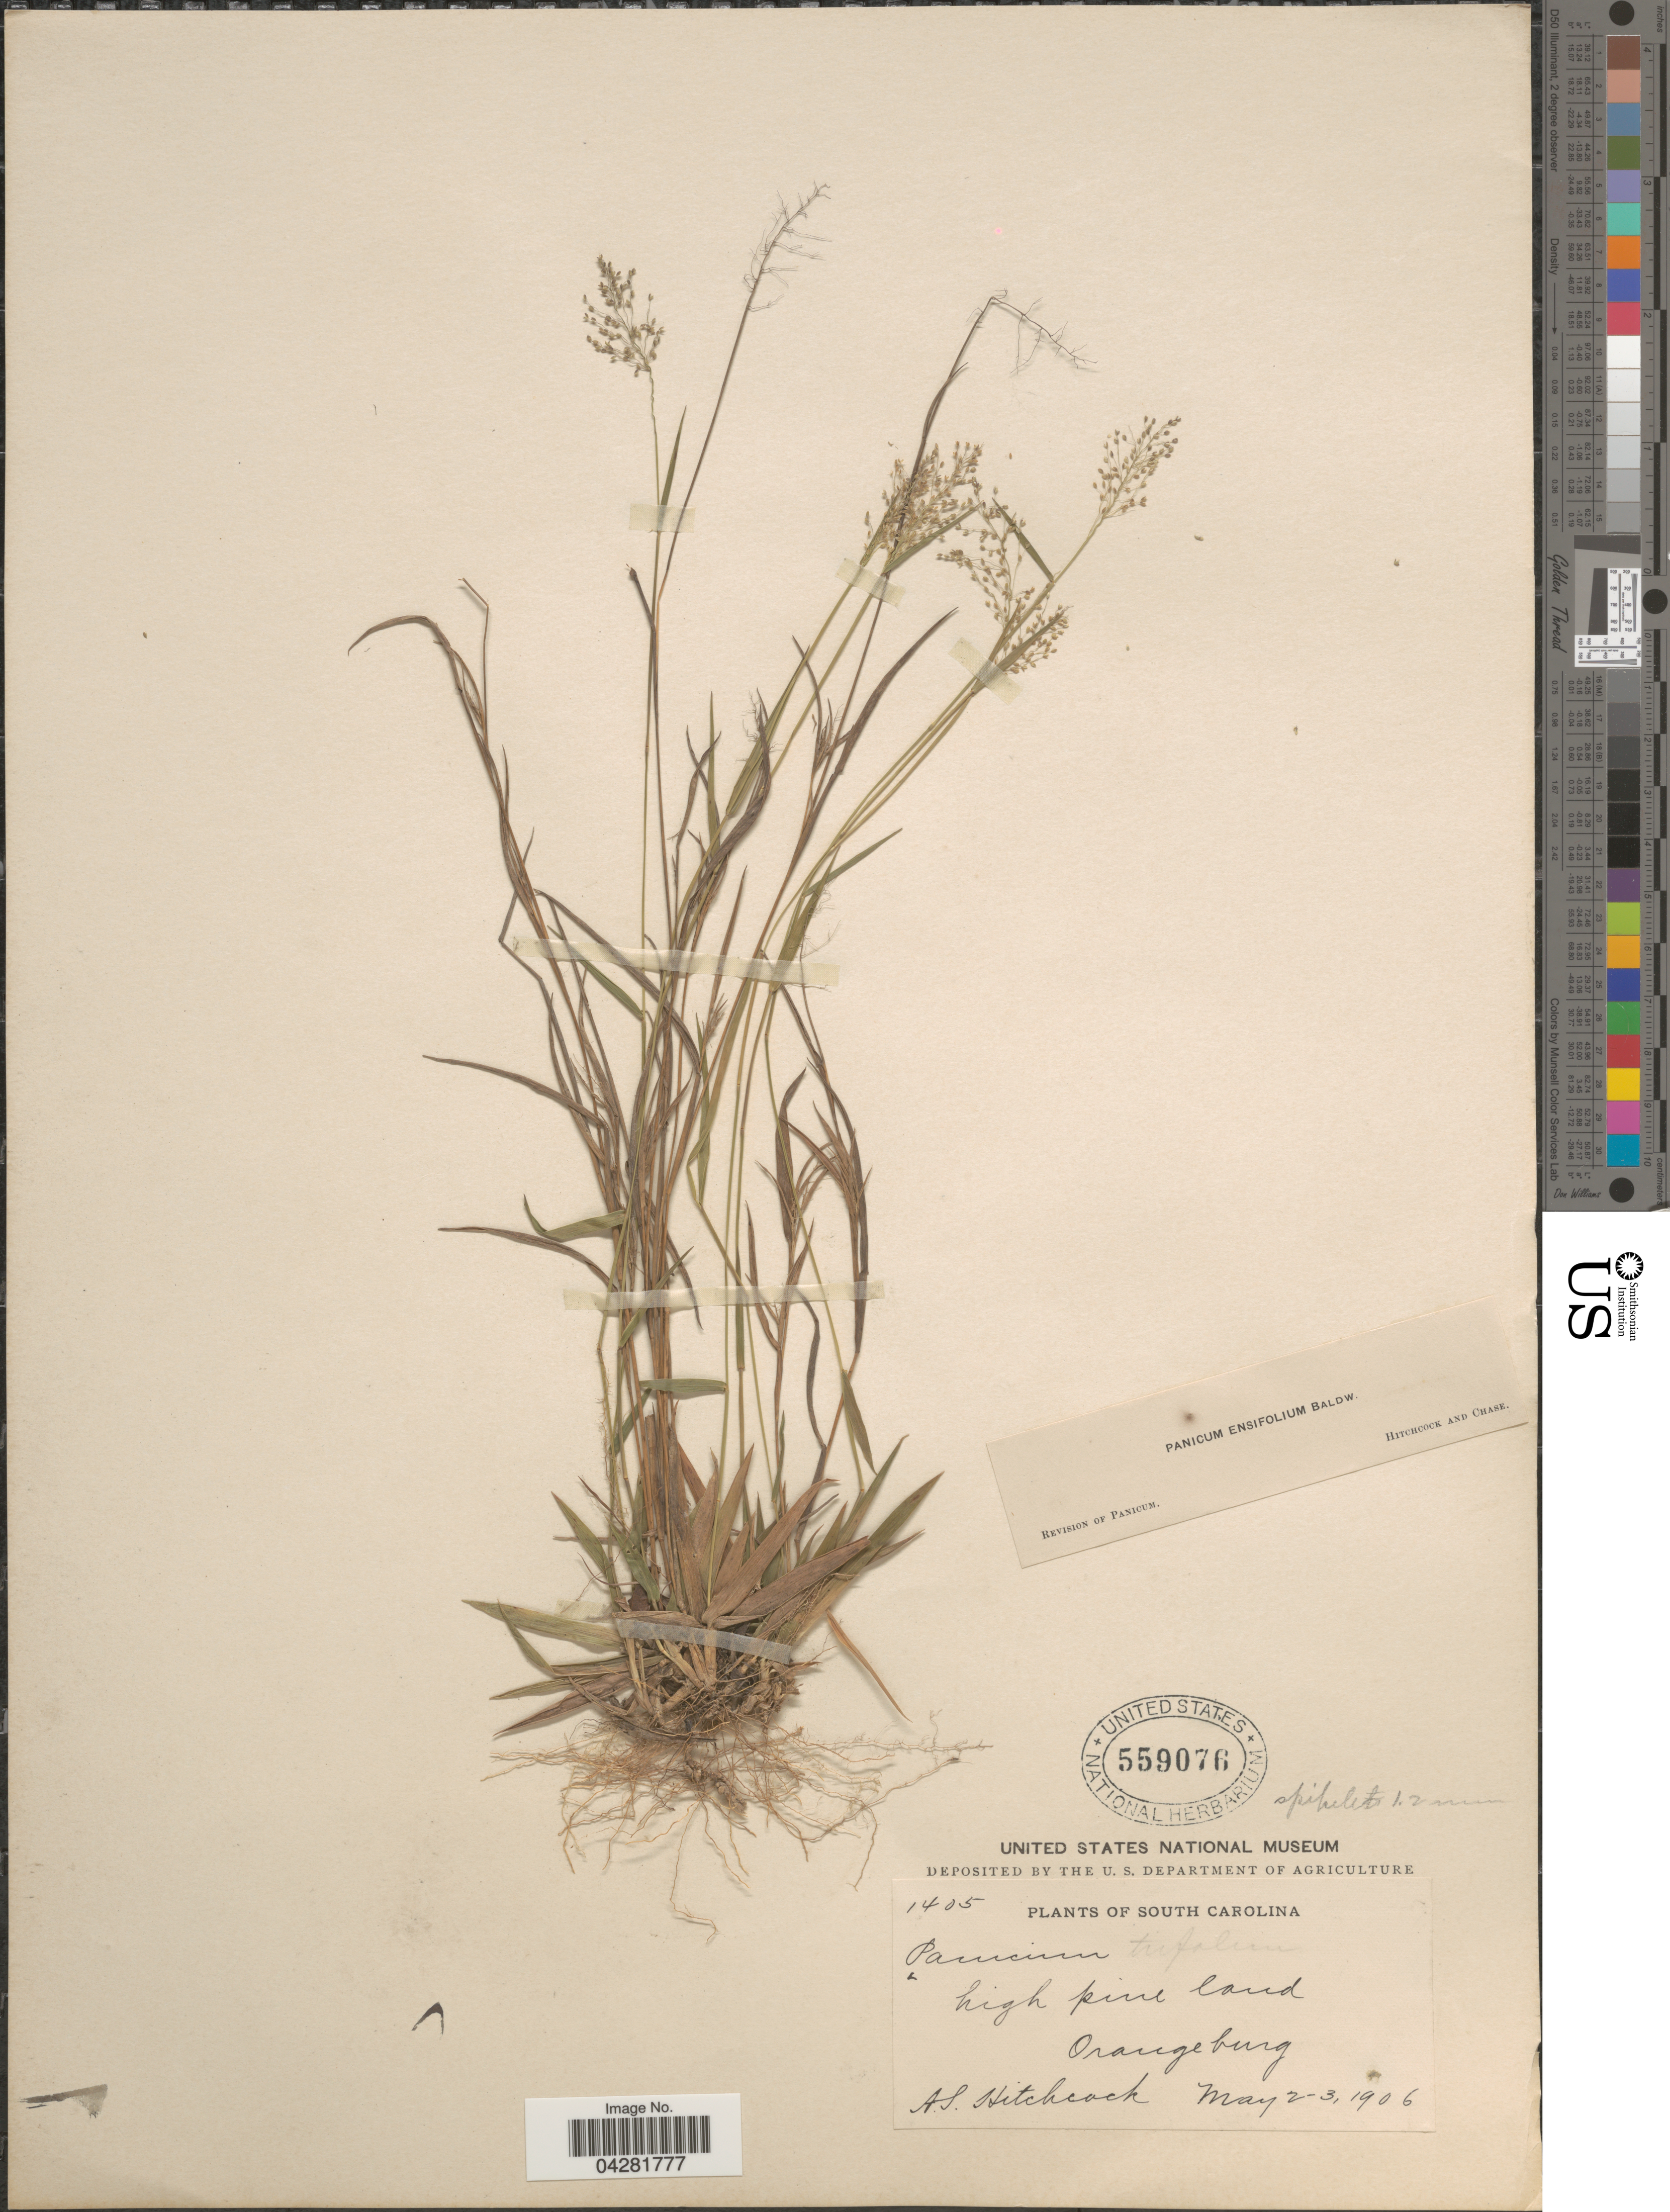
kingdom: Plantae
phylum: Tracheophyta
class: Liliopsida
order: Poales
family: Poaceae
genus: Dichanthelium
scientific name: Dichanthelium ensifolium var. ensifolium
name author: (Baldwin ex Elliot) Gould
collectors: A. S. Hitchcock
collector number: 1405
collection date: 1906-05-02/1906-05-03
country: United States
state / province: South Carolina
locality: Orangeburg.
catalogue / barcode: US 559076